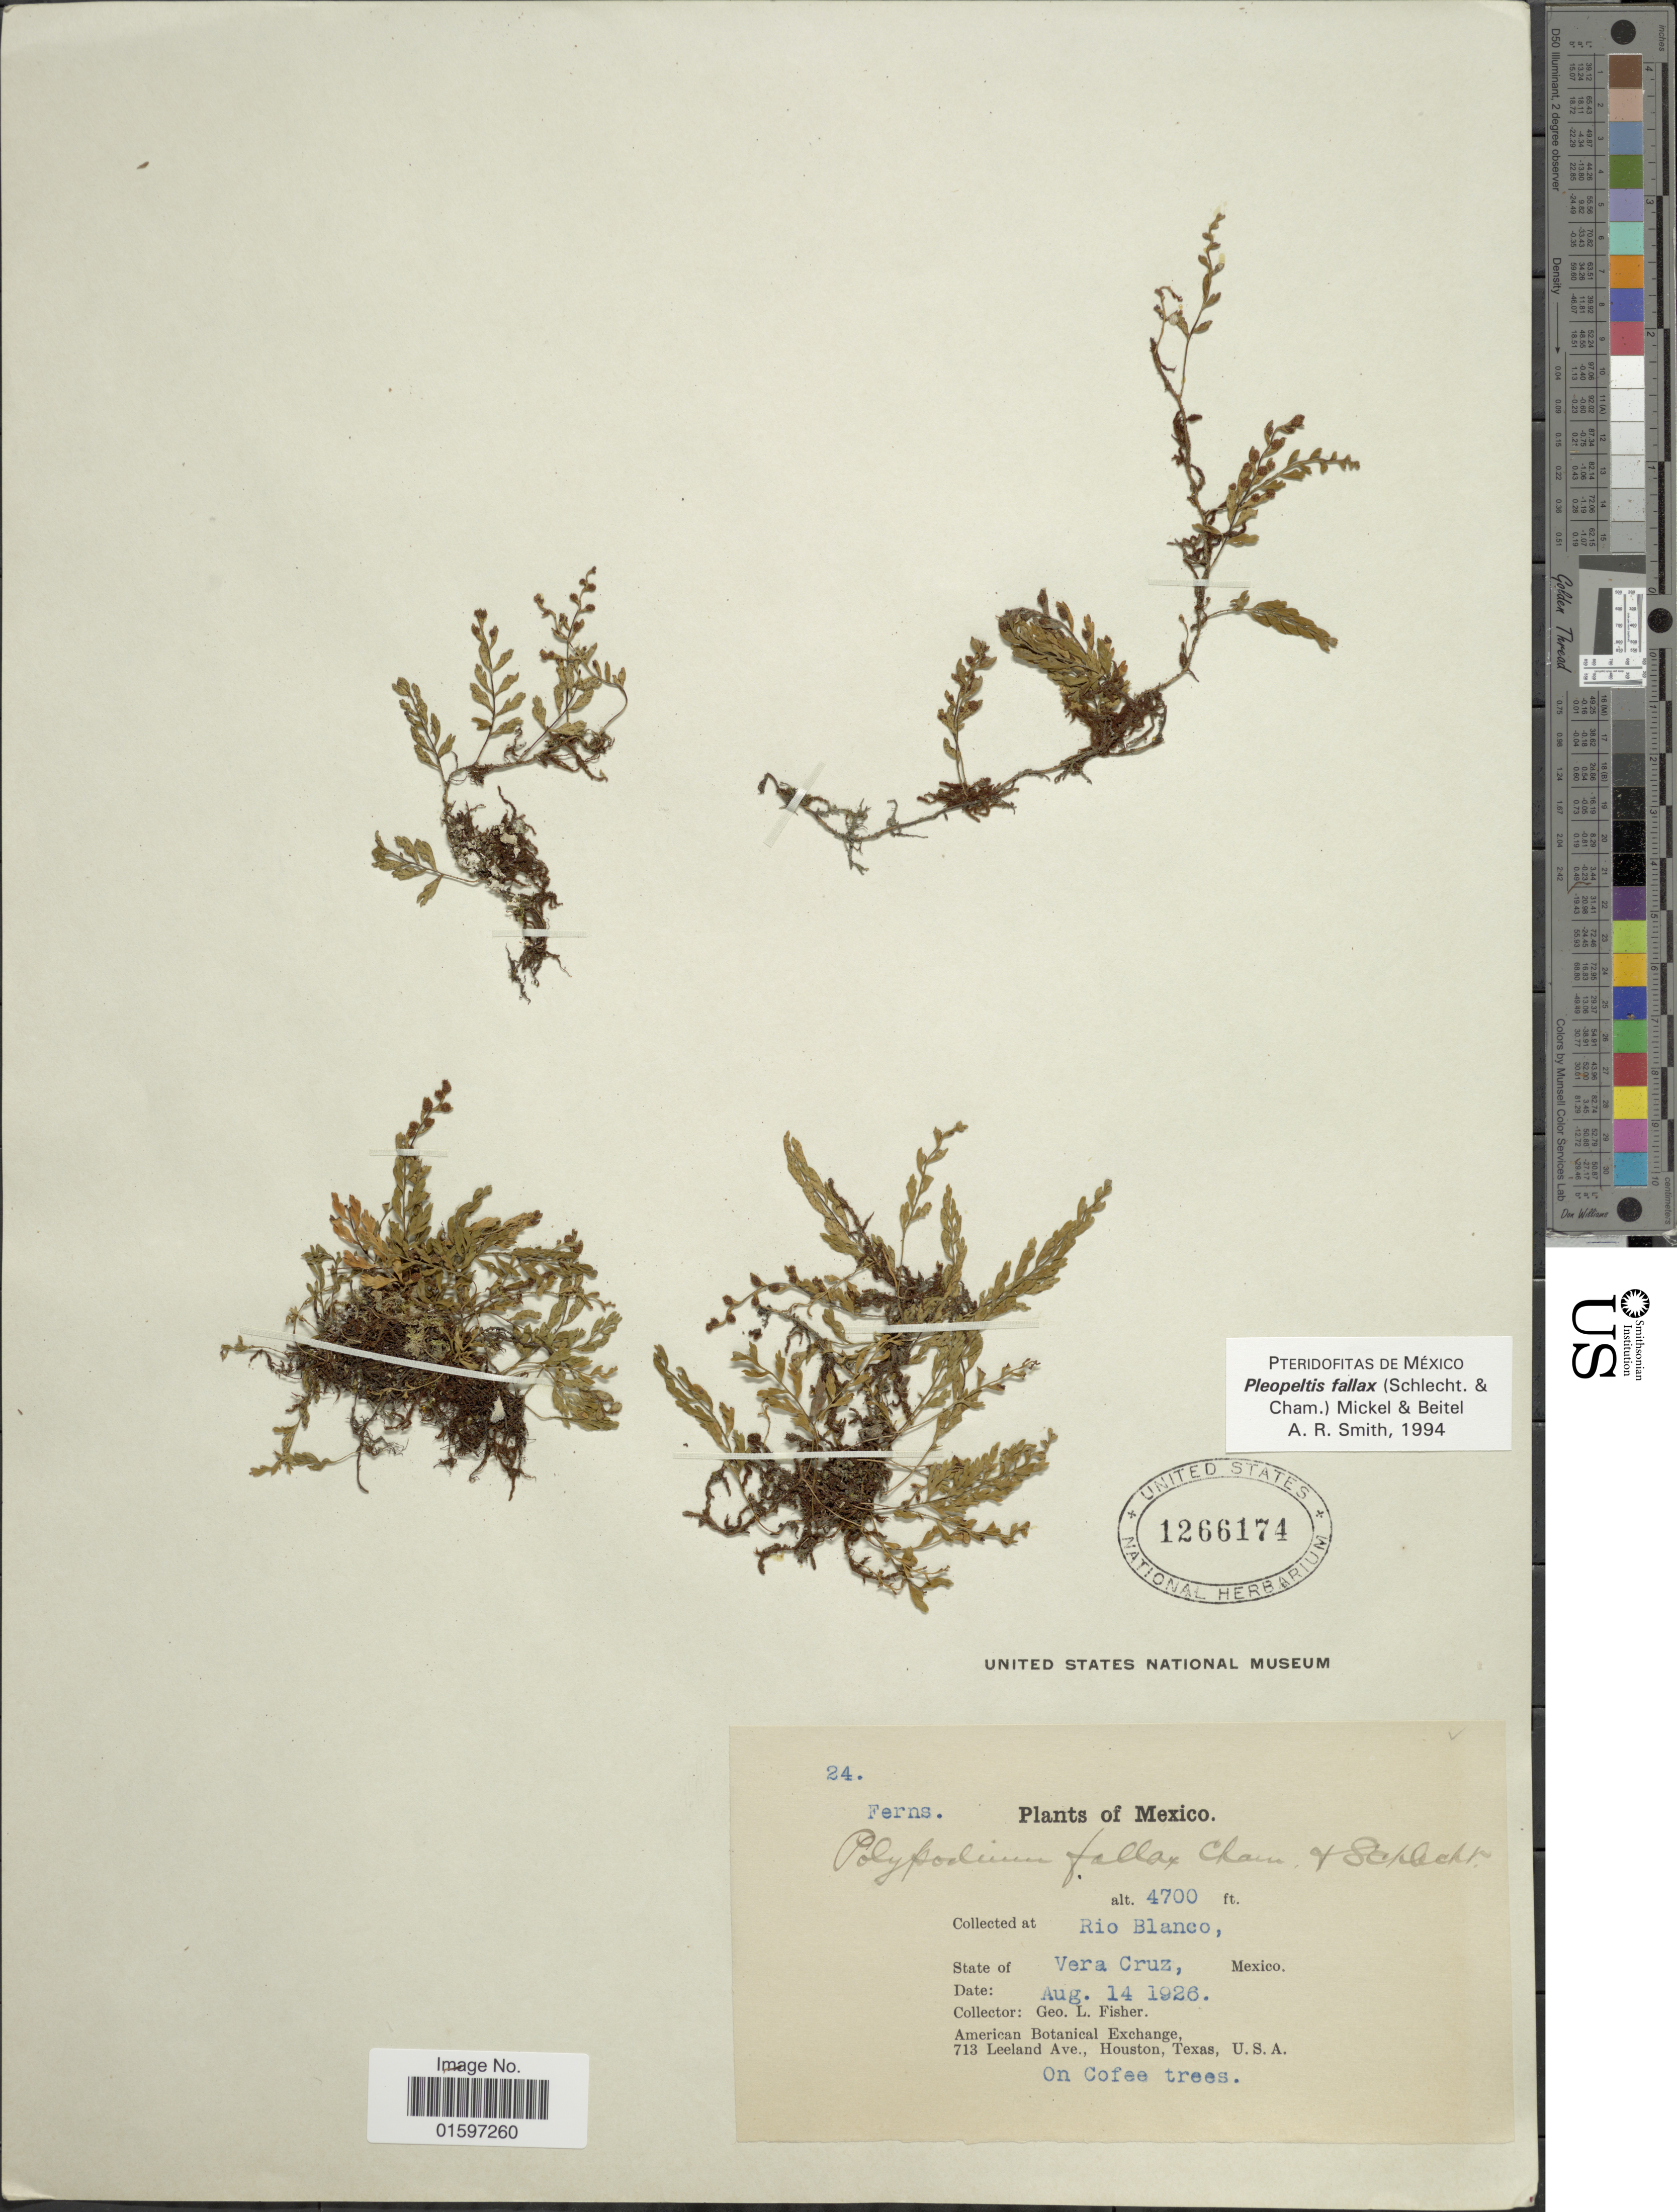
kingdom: Plantae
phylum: Tracheophyta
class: Polypodiopsida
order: Polypodiales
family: Polypodiaceae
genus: Pleopeltis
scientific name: Pleopeltis fallax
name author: (Schltdl. & Cham.) Mickel & Beitel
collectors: G. L. Fisher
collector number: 24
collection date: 1926-08-14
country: Mexico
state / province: Veracruz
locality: Rio Blanco, State of Vera Cruz, Mexico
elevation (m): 1433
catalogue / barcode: US 1266174